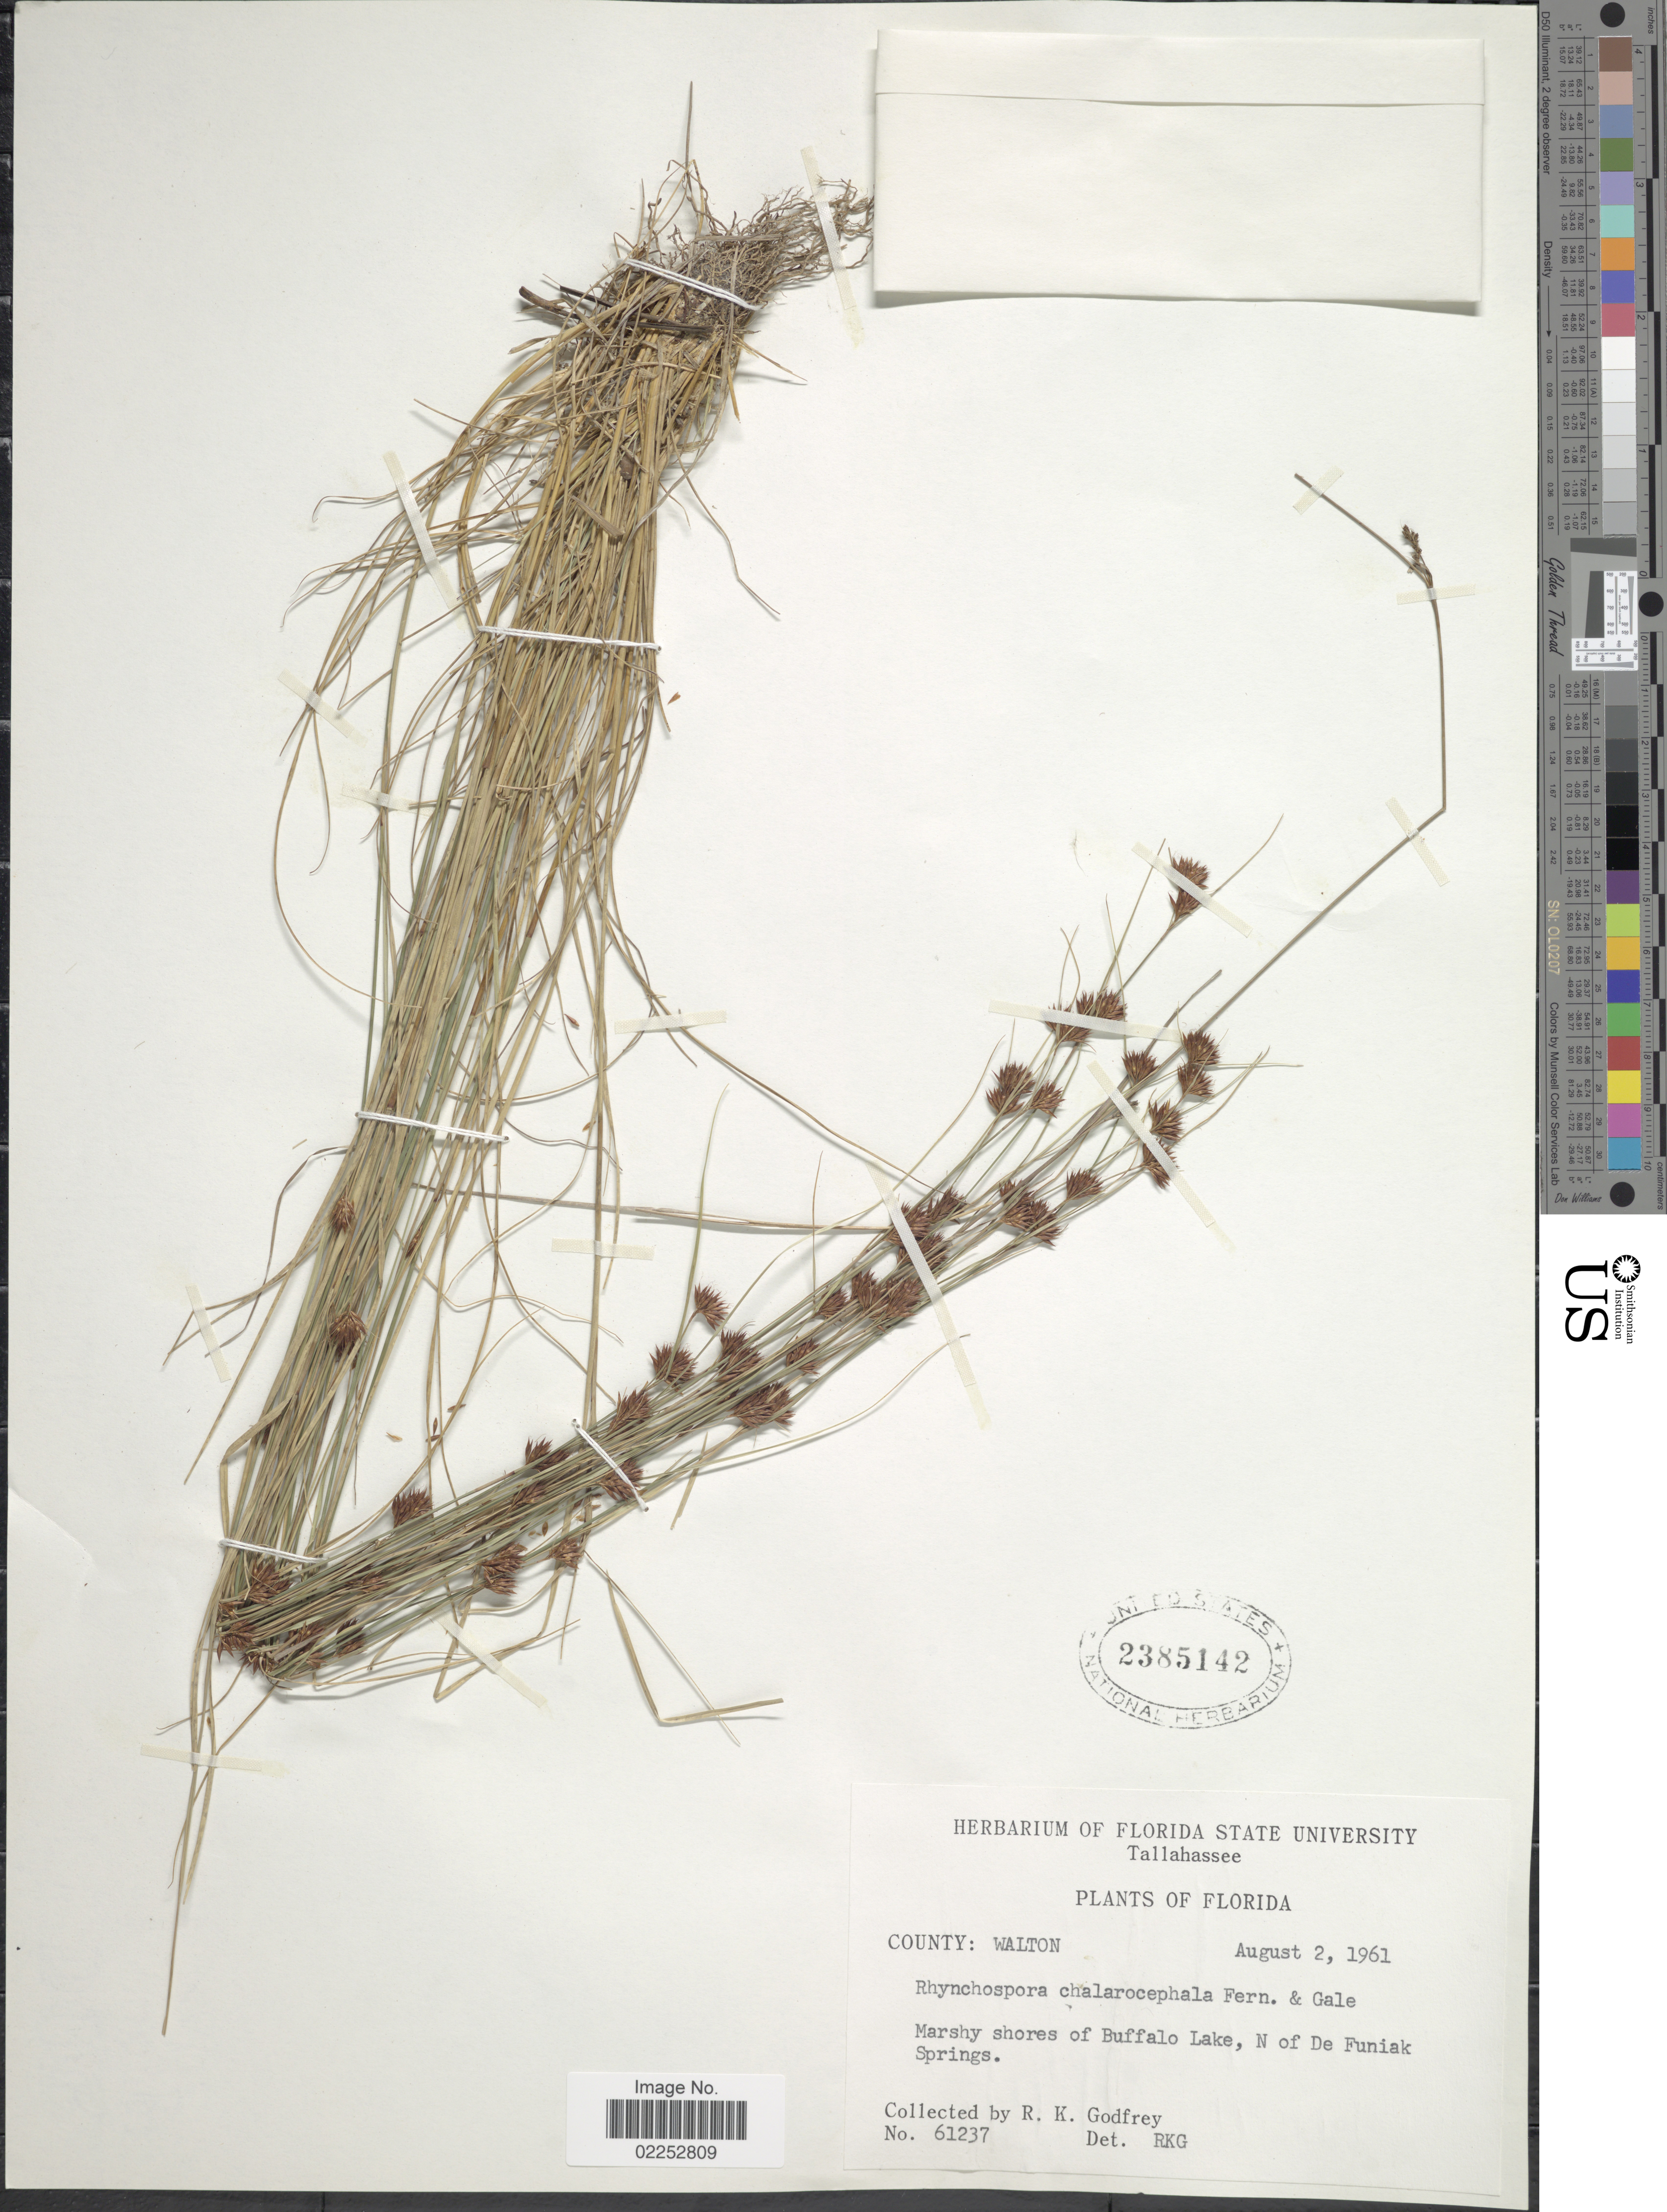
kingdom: Plantae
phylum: Tracheophyta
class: Liliopsida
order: Poales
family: Cyperaceae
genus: Rhynchospora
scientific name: Rhynchospora chalarocephala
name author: Fernald & Gale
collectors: R. K. Godfrey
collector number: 61237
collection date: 1961-08-02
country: United States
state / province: Florida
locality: County: Walton. Buffalo Lake, N of the Funiak Springs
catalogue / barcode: US 2385142